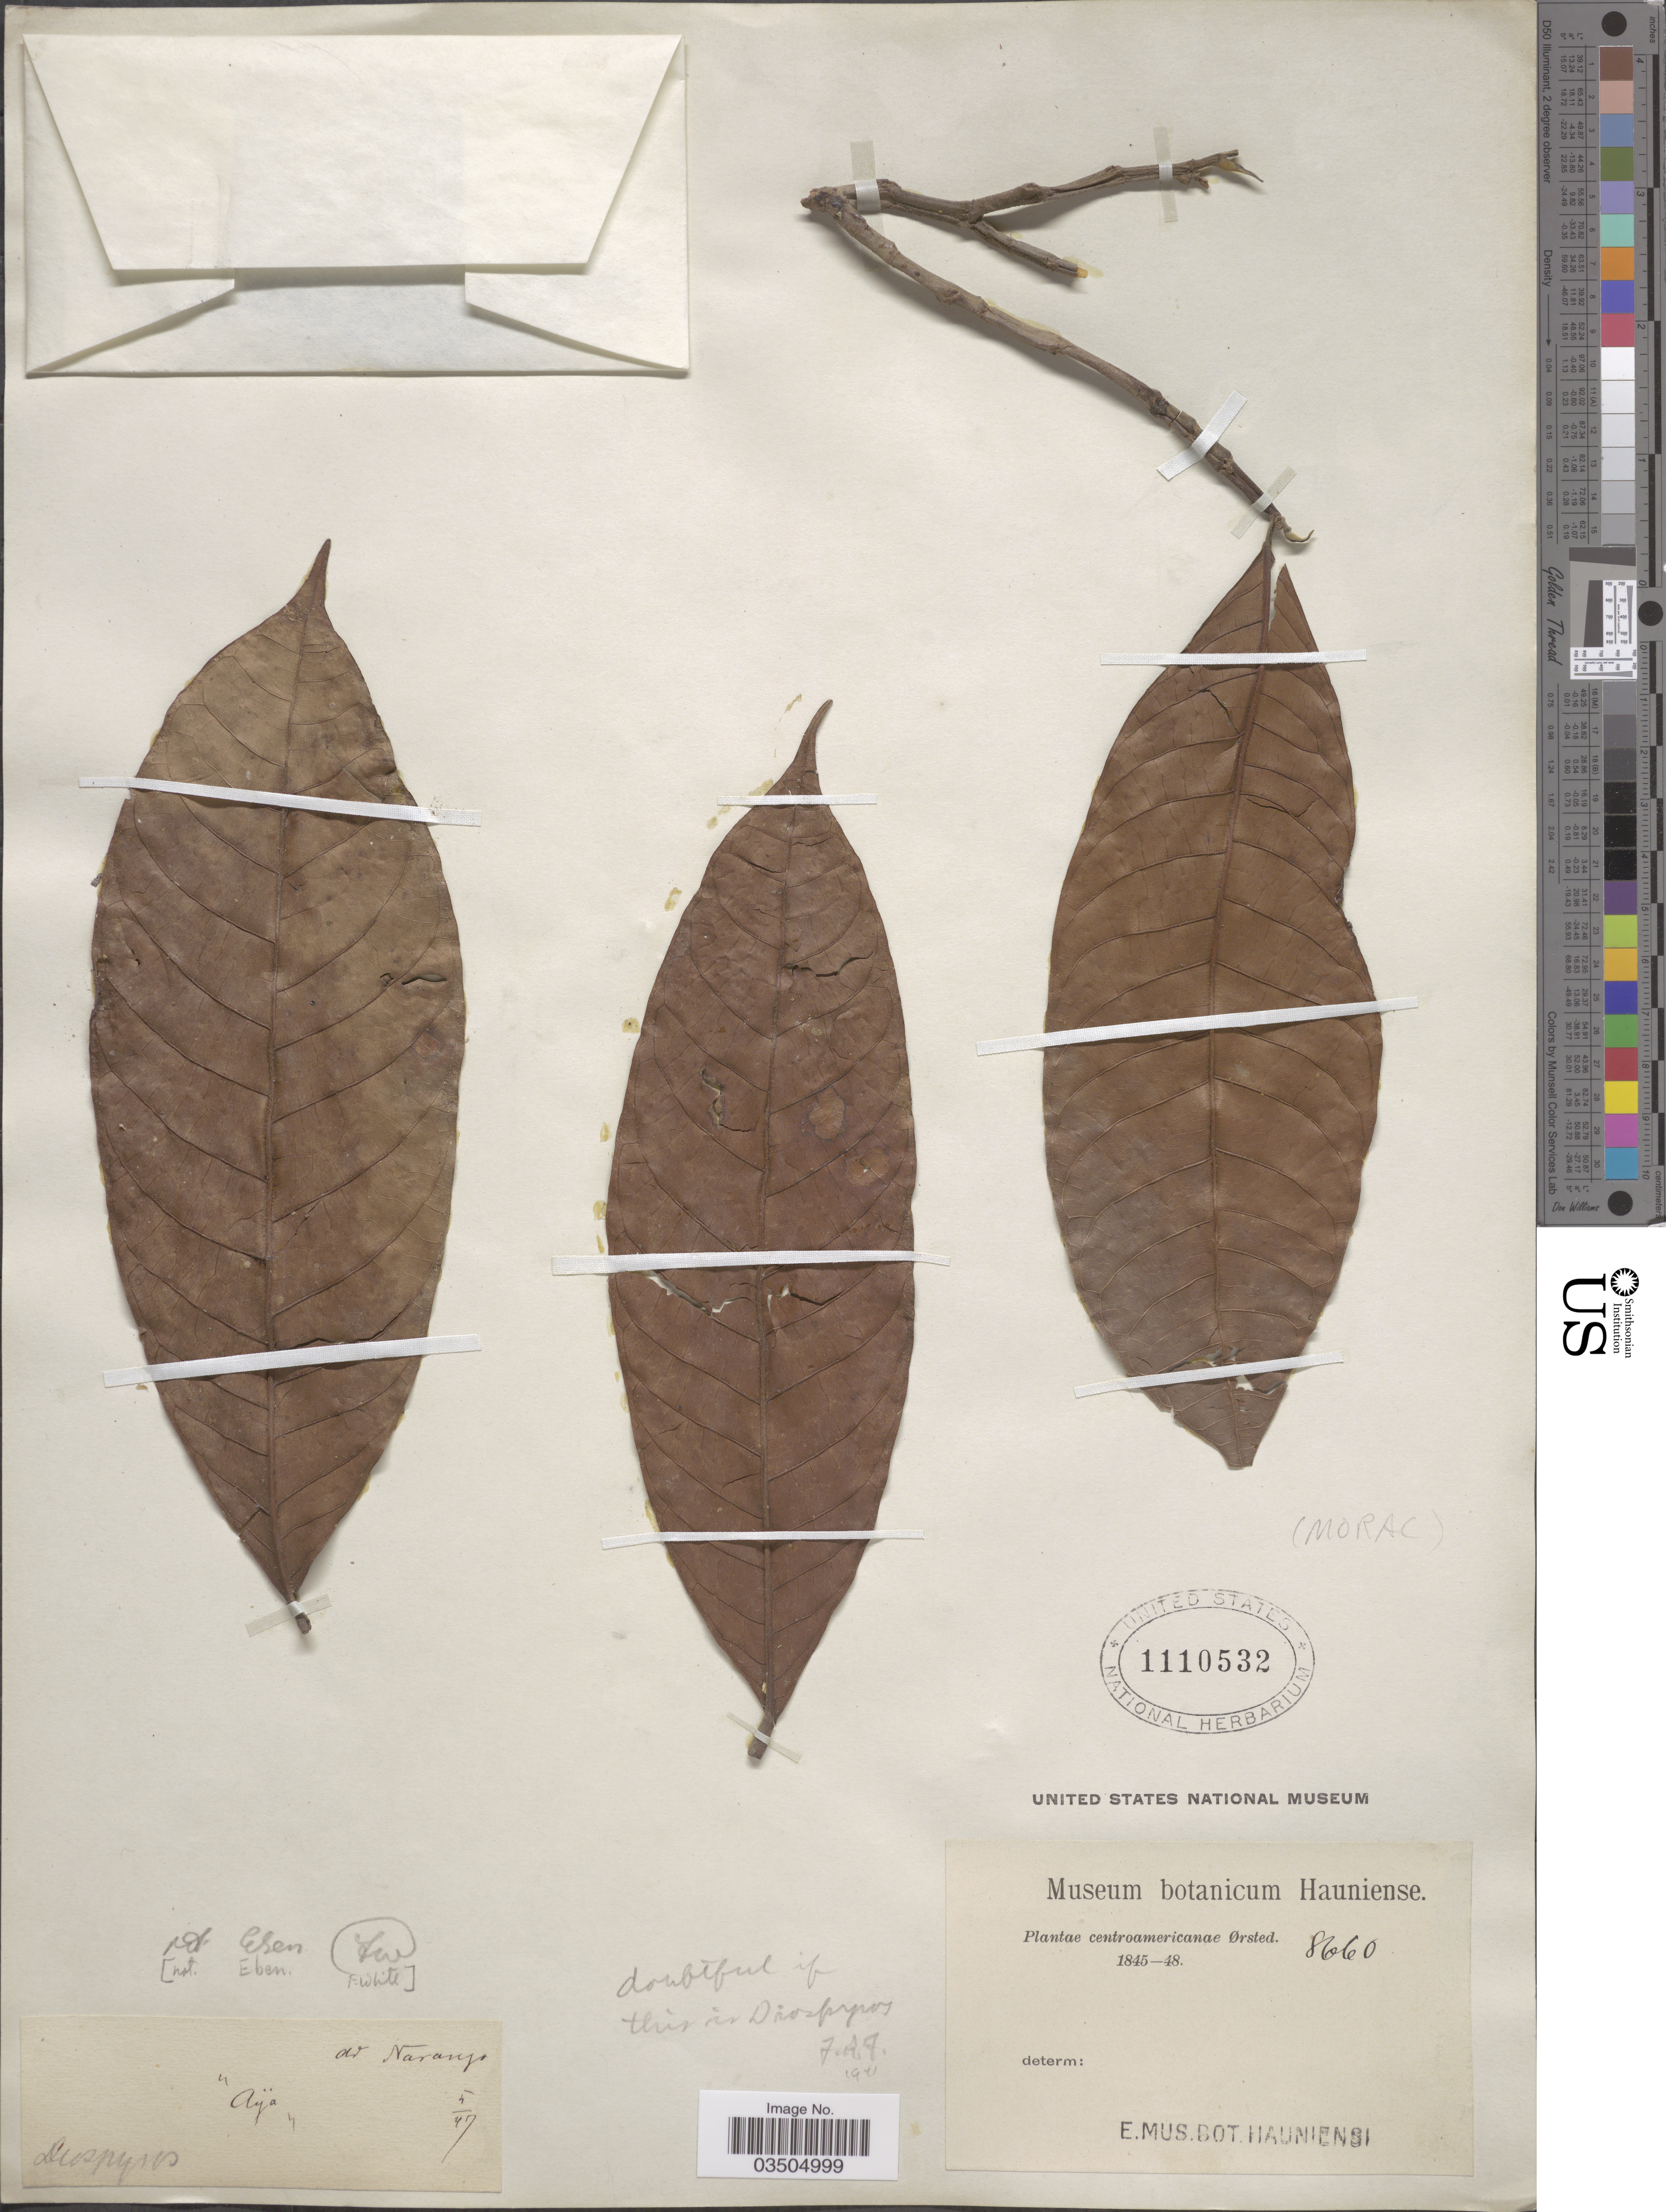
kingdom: Plantae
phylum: Tracheophyta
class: Magnoliopsida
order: Proteales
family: Proteaceae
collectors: Ørsted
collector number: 8660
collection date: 1847-05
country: Guatemala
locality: Centroamericanae. Ad Naranjo.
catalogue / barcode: US 1110532